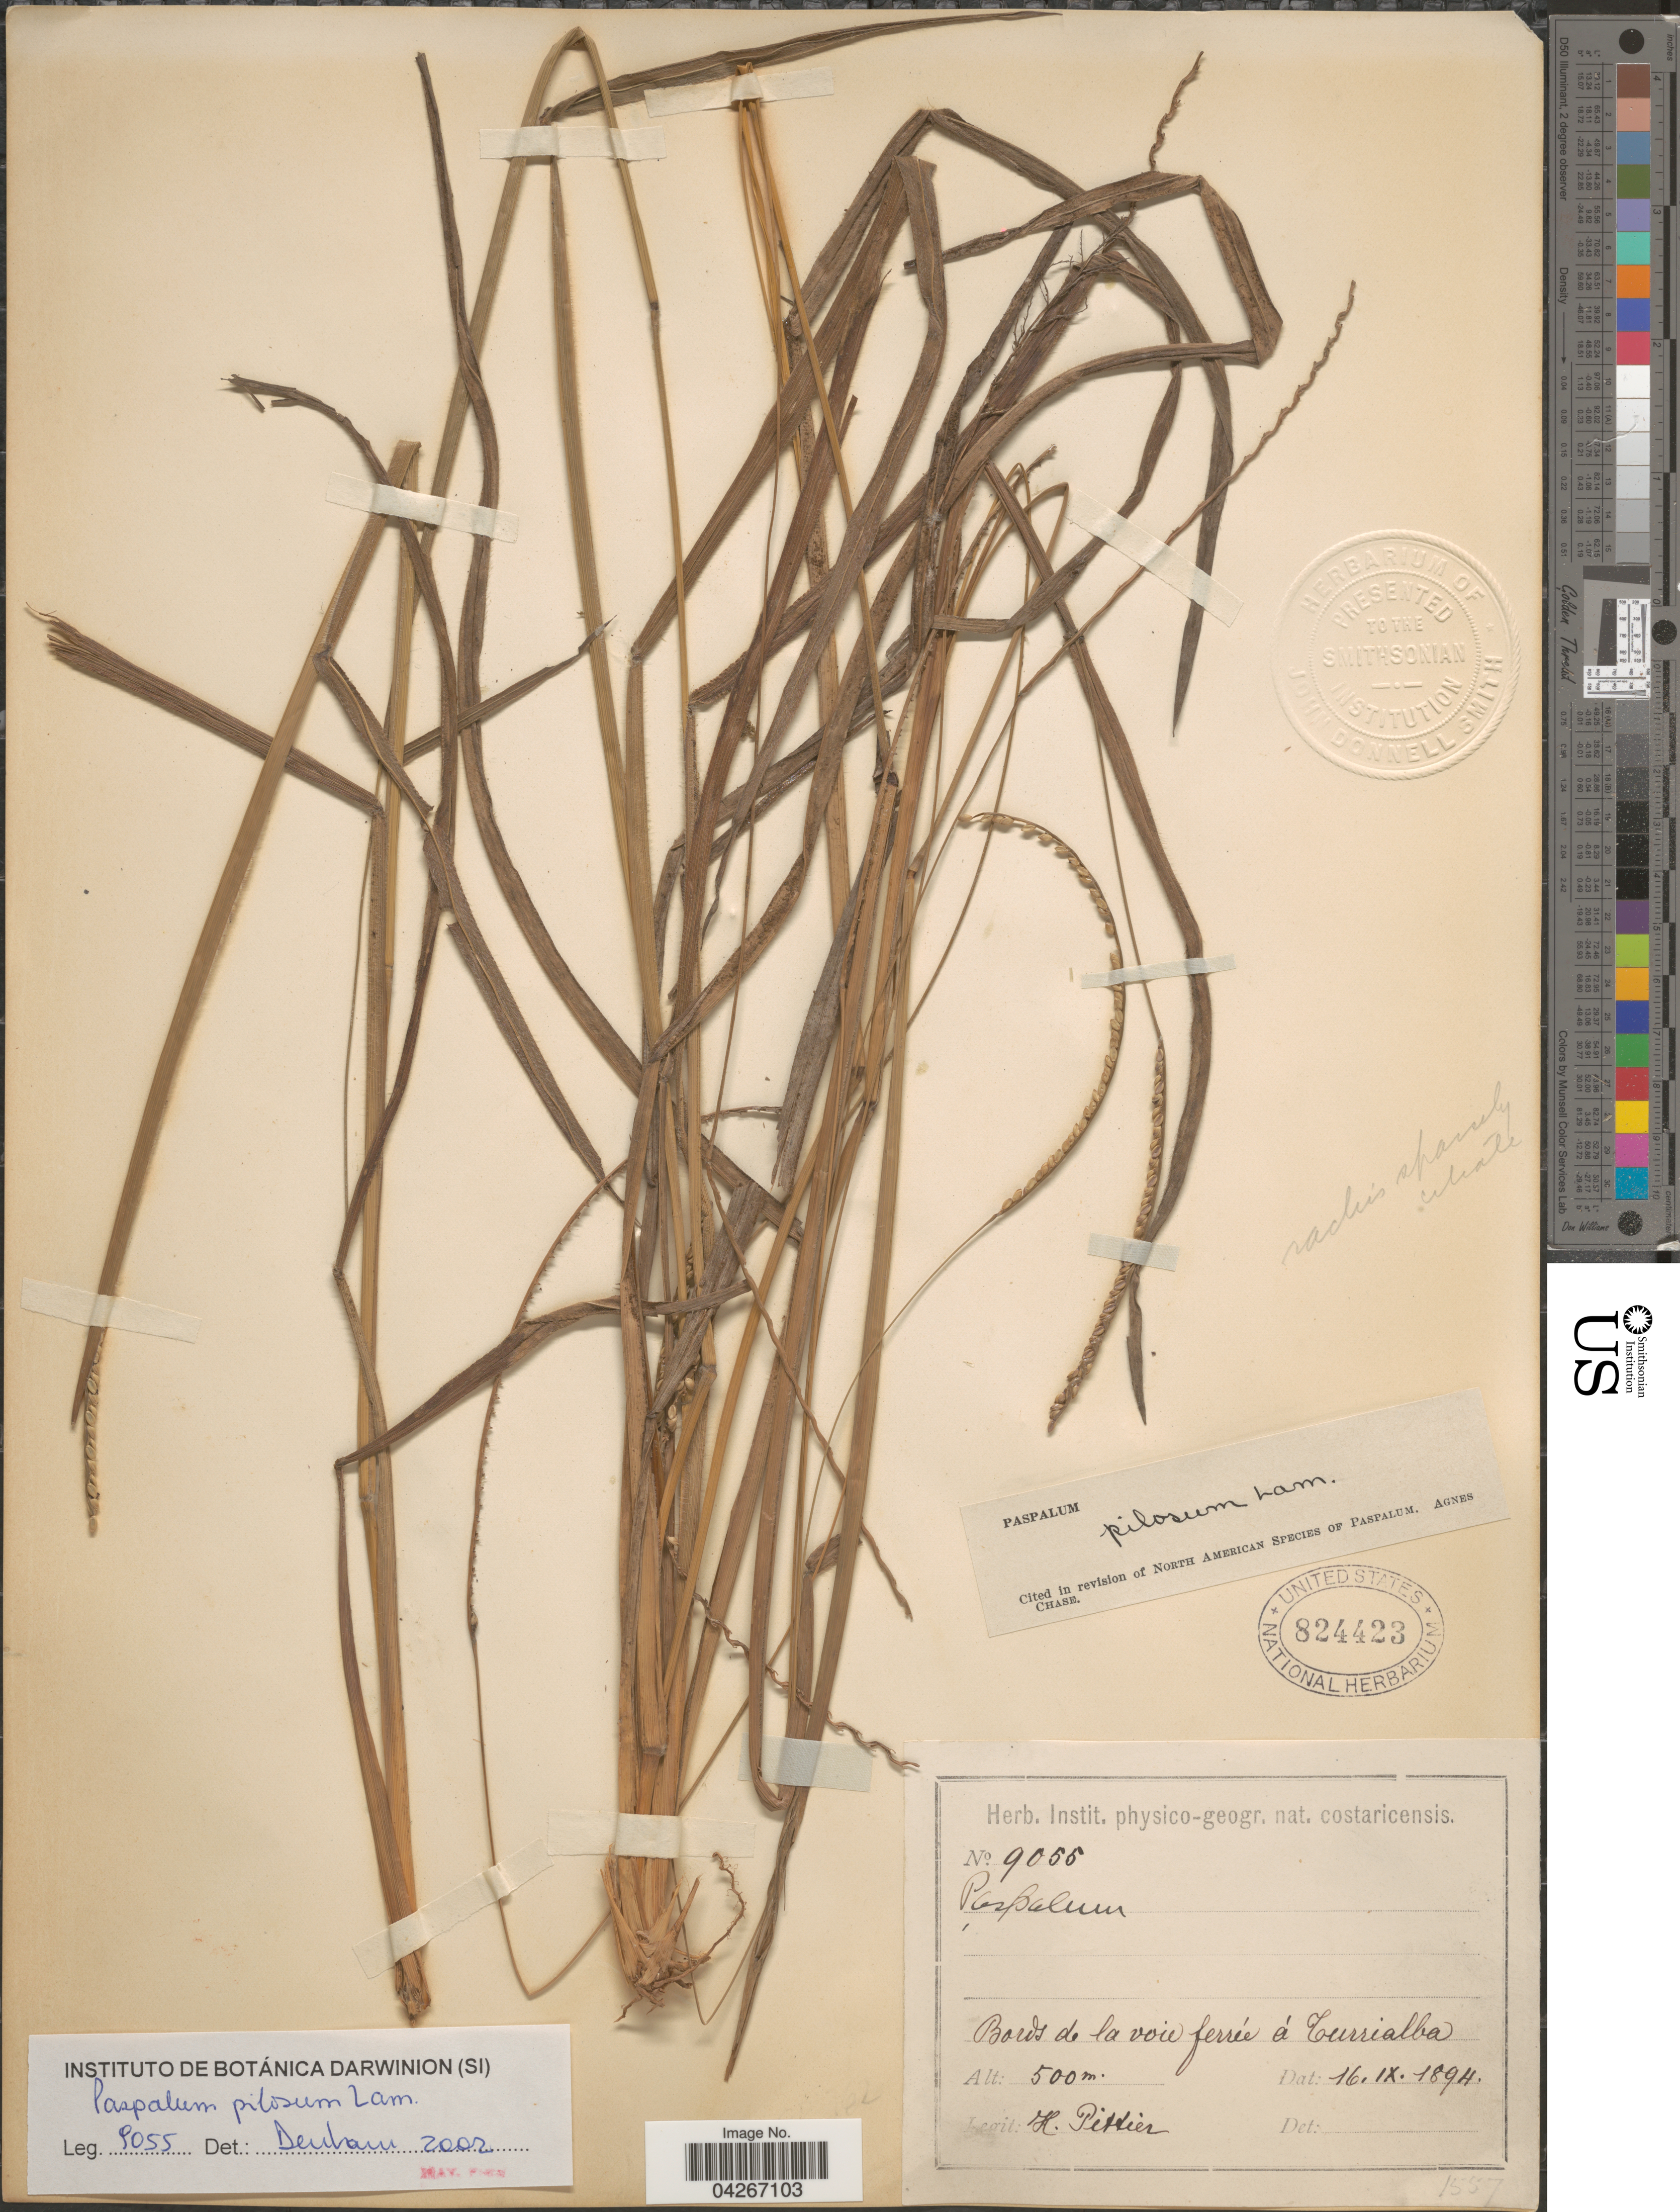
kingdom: Plantae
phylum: Tracheophyta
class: Liliopsida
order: Poales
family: Poaceae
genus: Paspalum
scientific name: Paspalum pilosum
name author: Lam.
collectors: H. F. Pittier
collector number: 9055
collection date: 1894-09-16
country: Costa Rica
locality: Bords de la voie ferríe à Turrialba.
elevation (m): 500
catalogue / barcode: US 824423